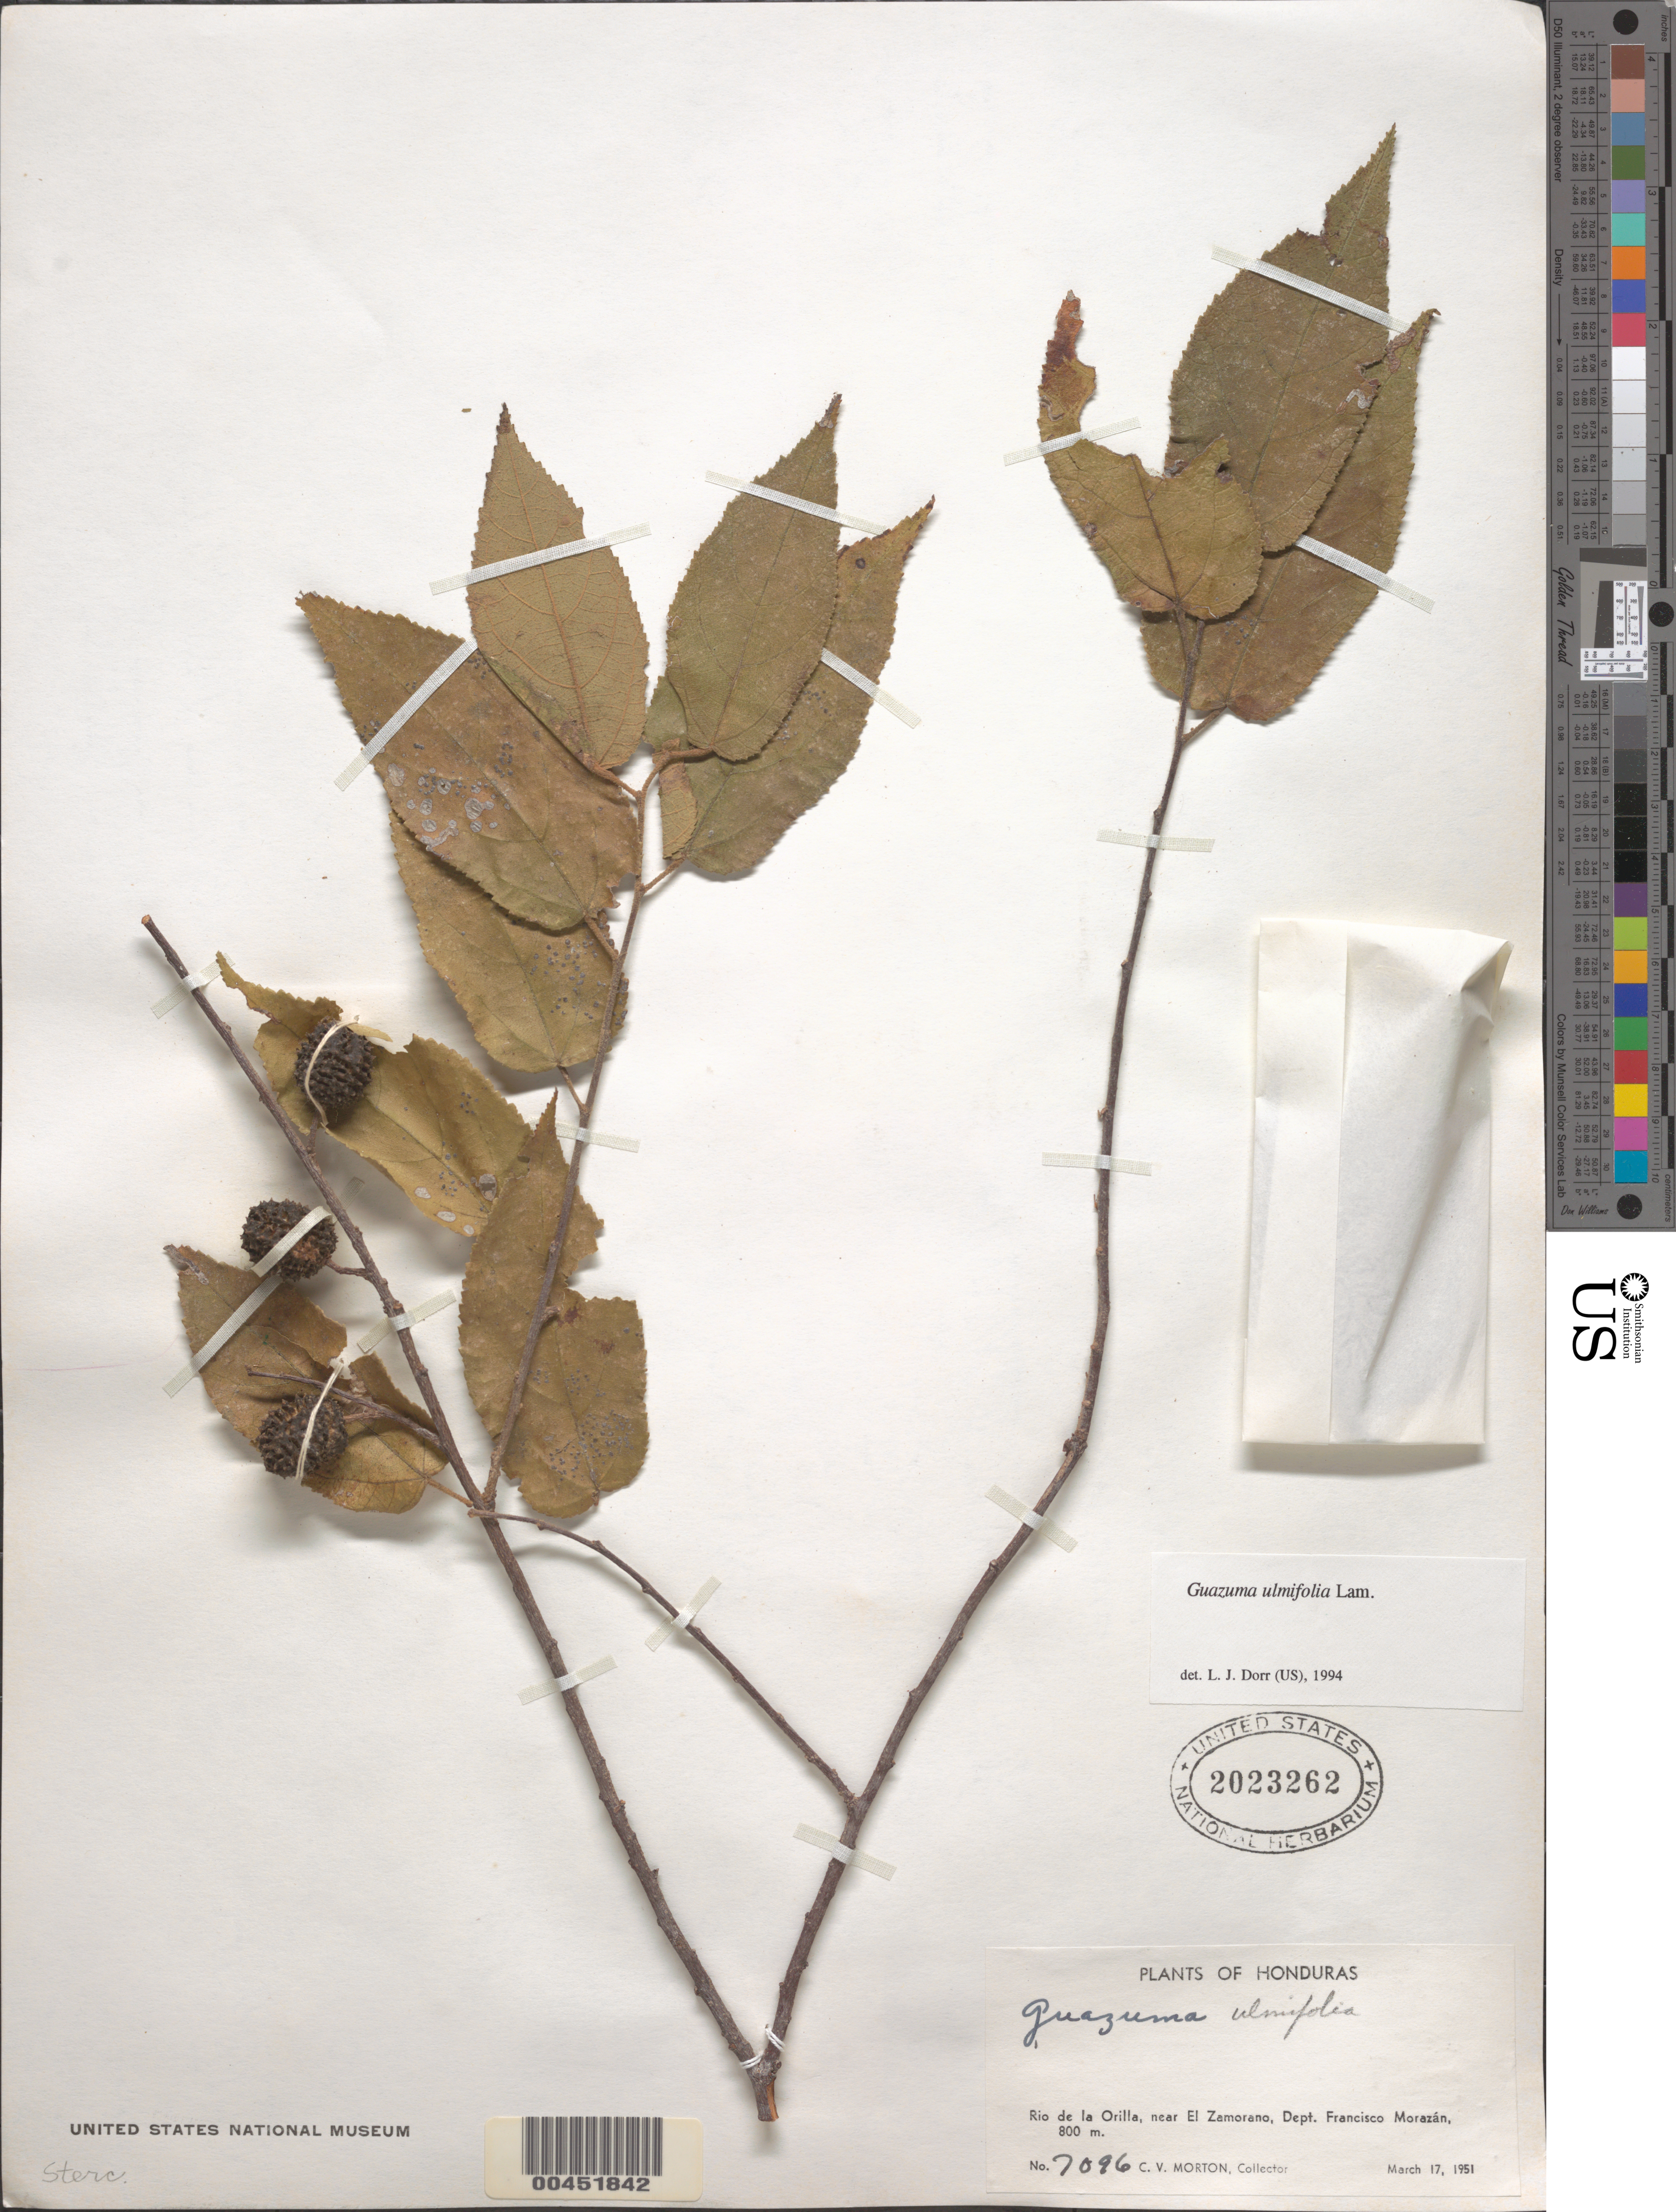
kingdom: Plantae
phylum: Tracheophyta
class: Magnoliopsida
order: Malvales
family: Malvaceae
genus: Guazuma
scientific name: Guazuma ulmifolia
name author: Lam.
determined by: Dorr, L. J., (BOT), Smithsonian Institution - National Museum of Natural History (UNITED STATES)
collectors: C. V. Morton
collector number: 7096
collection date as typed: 17 Mar 1951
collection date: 1951-03-17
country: Honduras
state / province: Fco. Morazán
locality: río de La Orilla, near El Zamorano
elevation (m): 800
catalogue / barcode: US 2023262